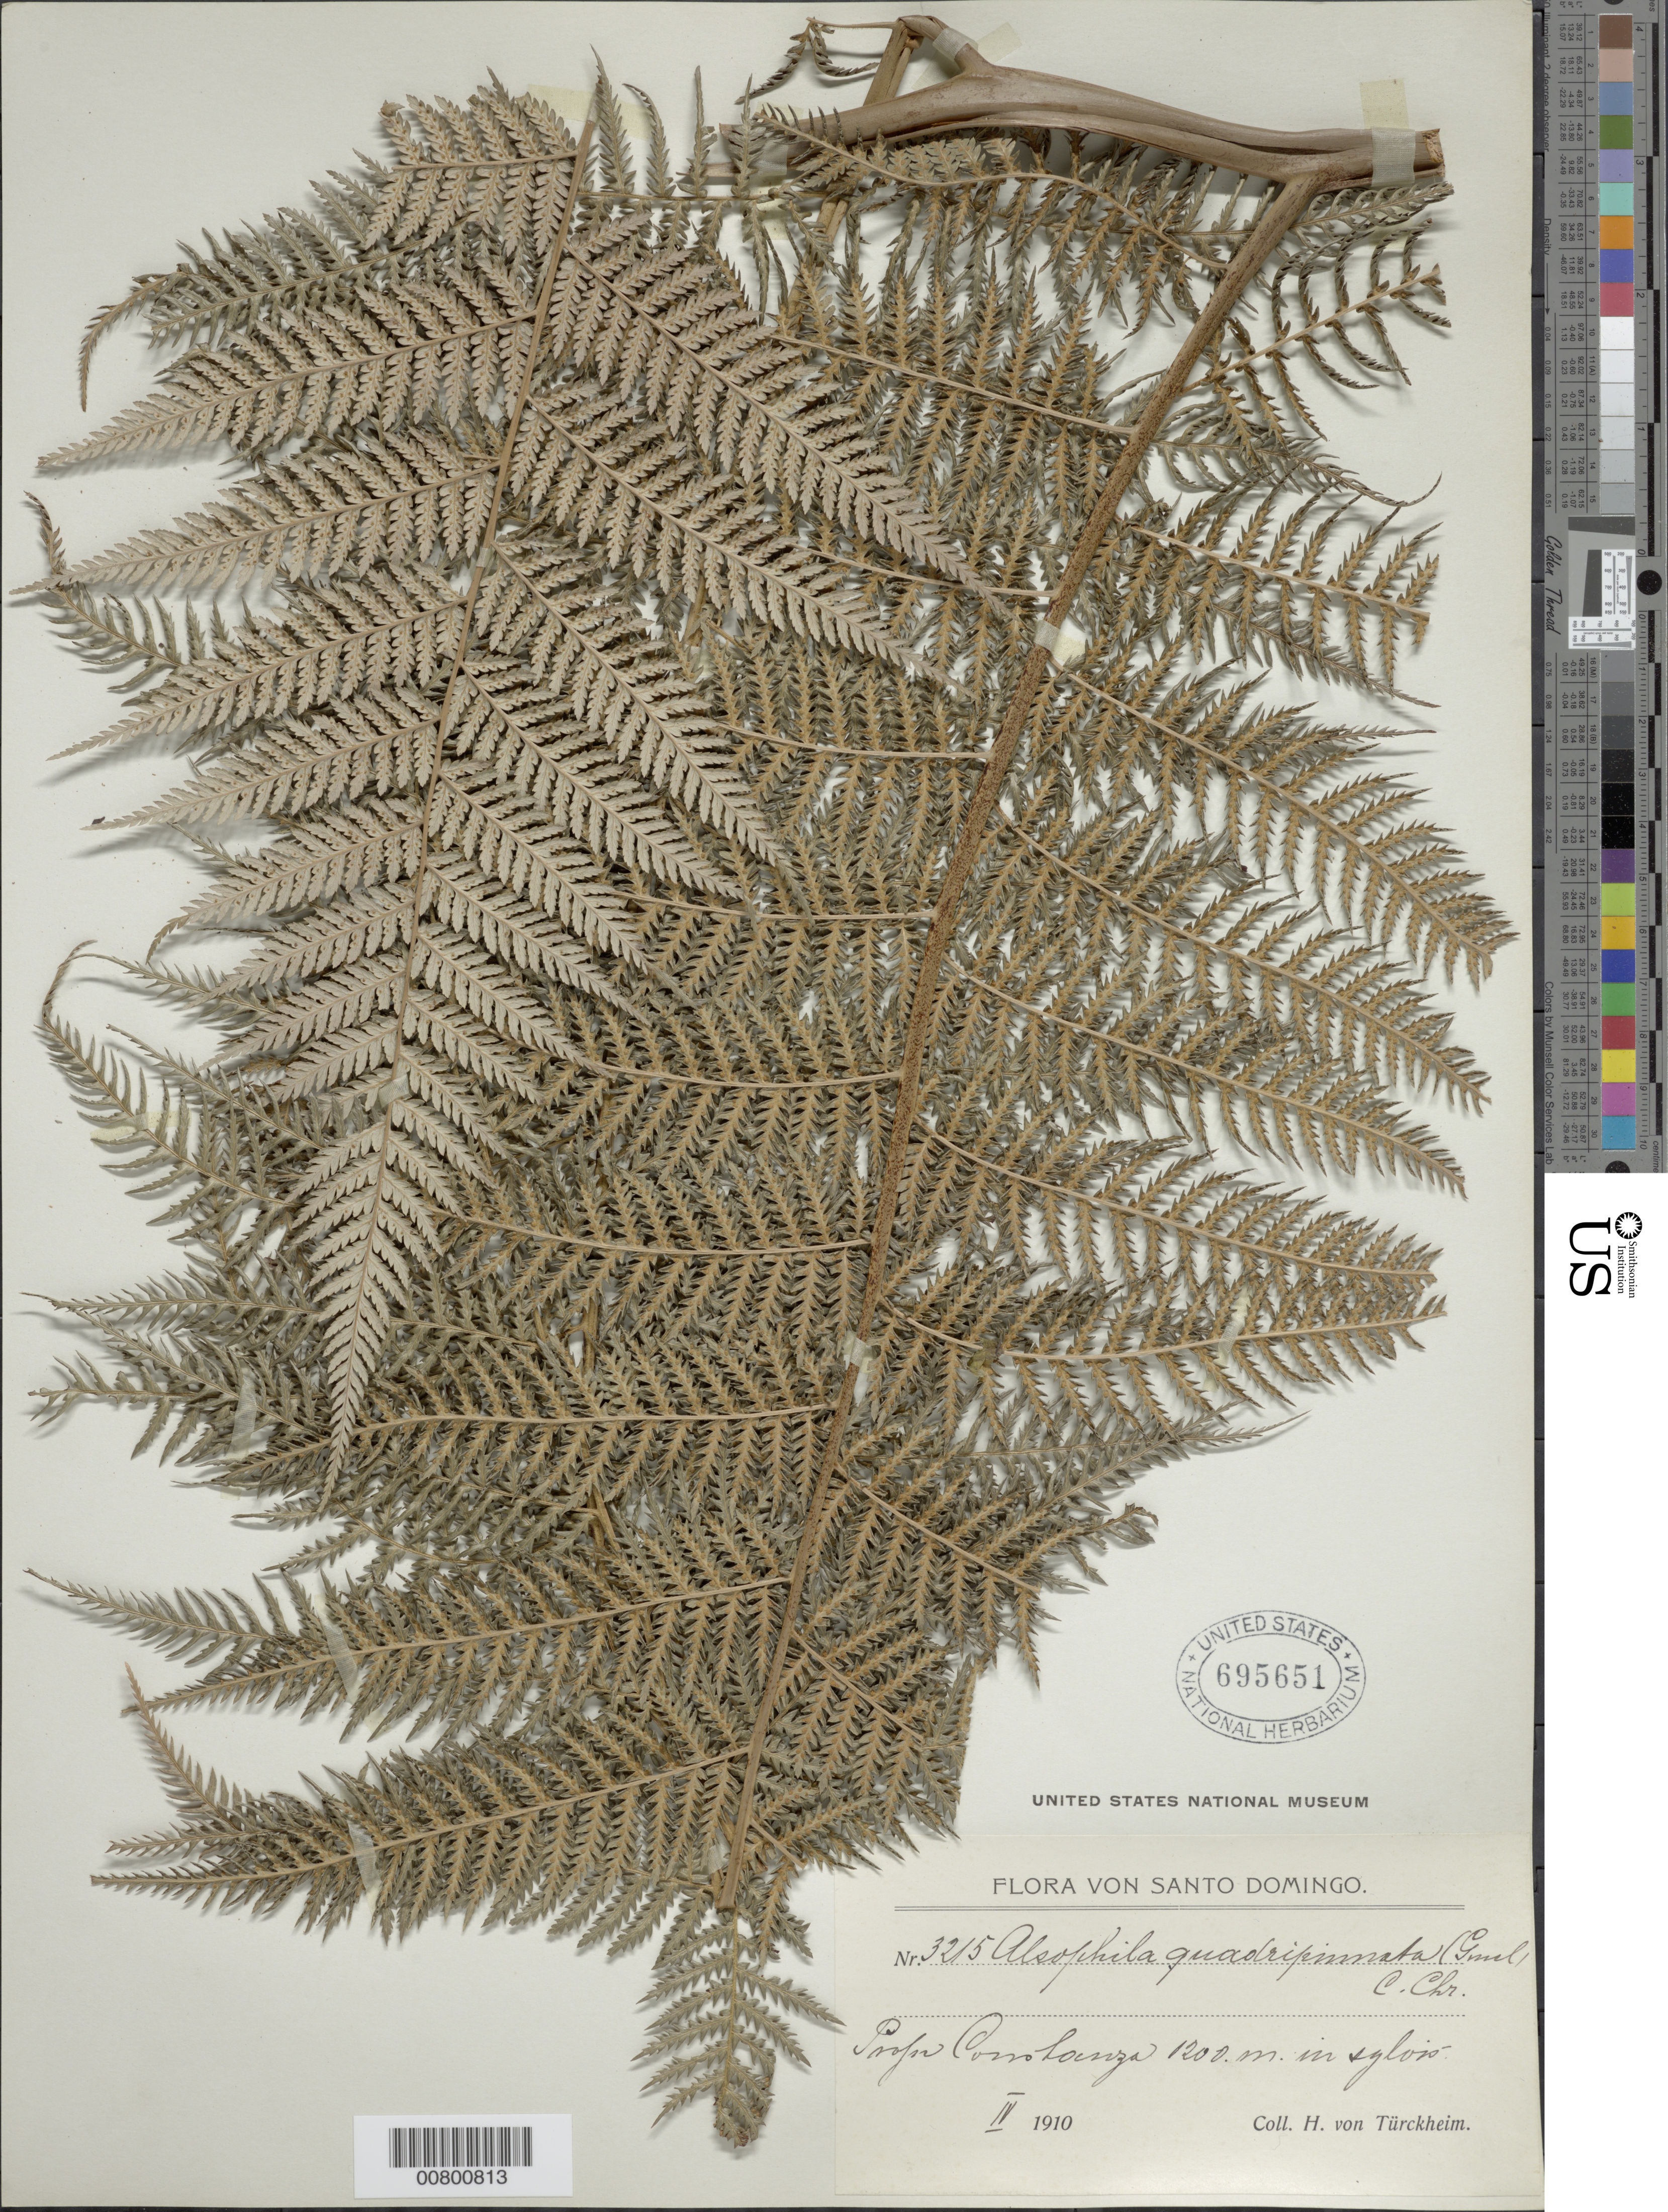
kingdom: Plantae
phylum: Tracheophyta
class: Polypodiopsida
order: Cyatheales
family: Dicksoniaceae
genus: Lophosoria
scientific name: Lophosoria quadripinnata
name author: (J.F. Gmel.) C. Chr.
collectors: H. von Türckheim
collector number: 3215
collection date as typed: Jun 1910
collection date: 1910-06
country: Dominican Republic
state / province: La Vega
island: Hispaniola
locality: Constanza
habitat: In sylvis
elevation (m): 1200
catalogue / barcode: US 695651